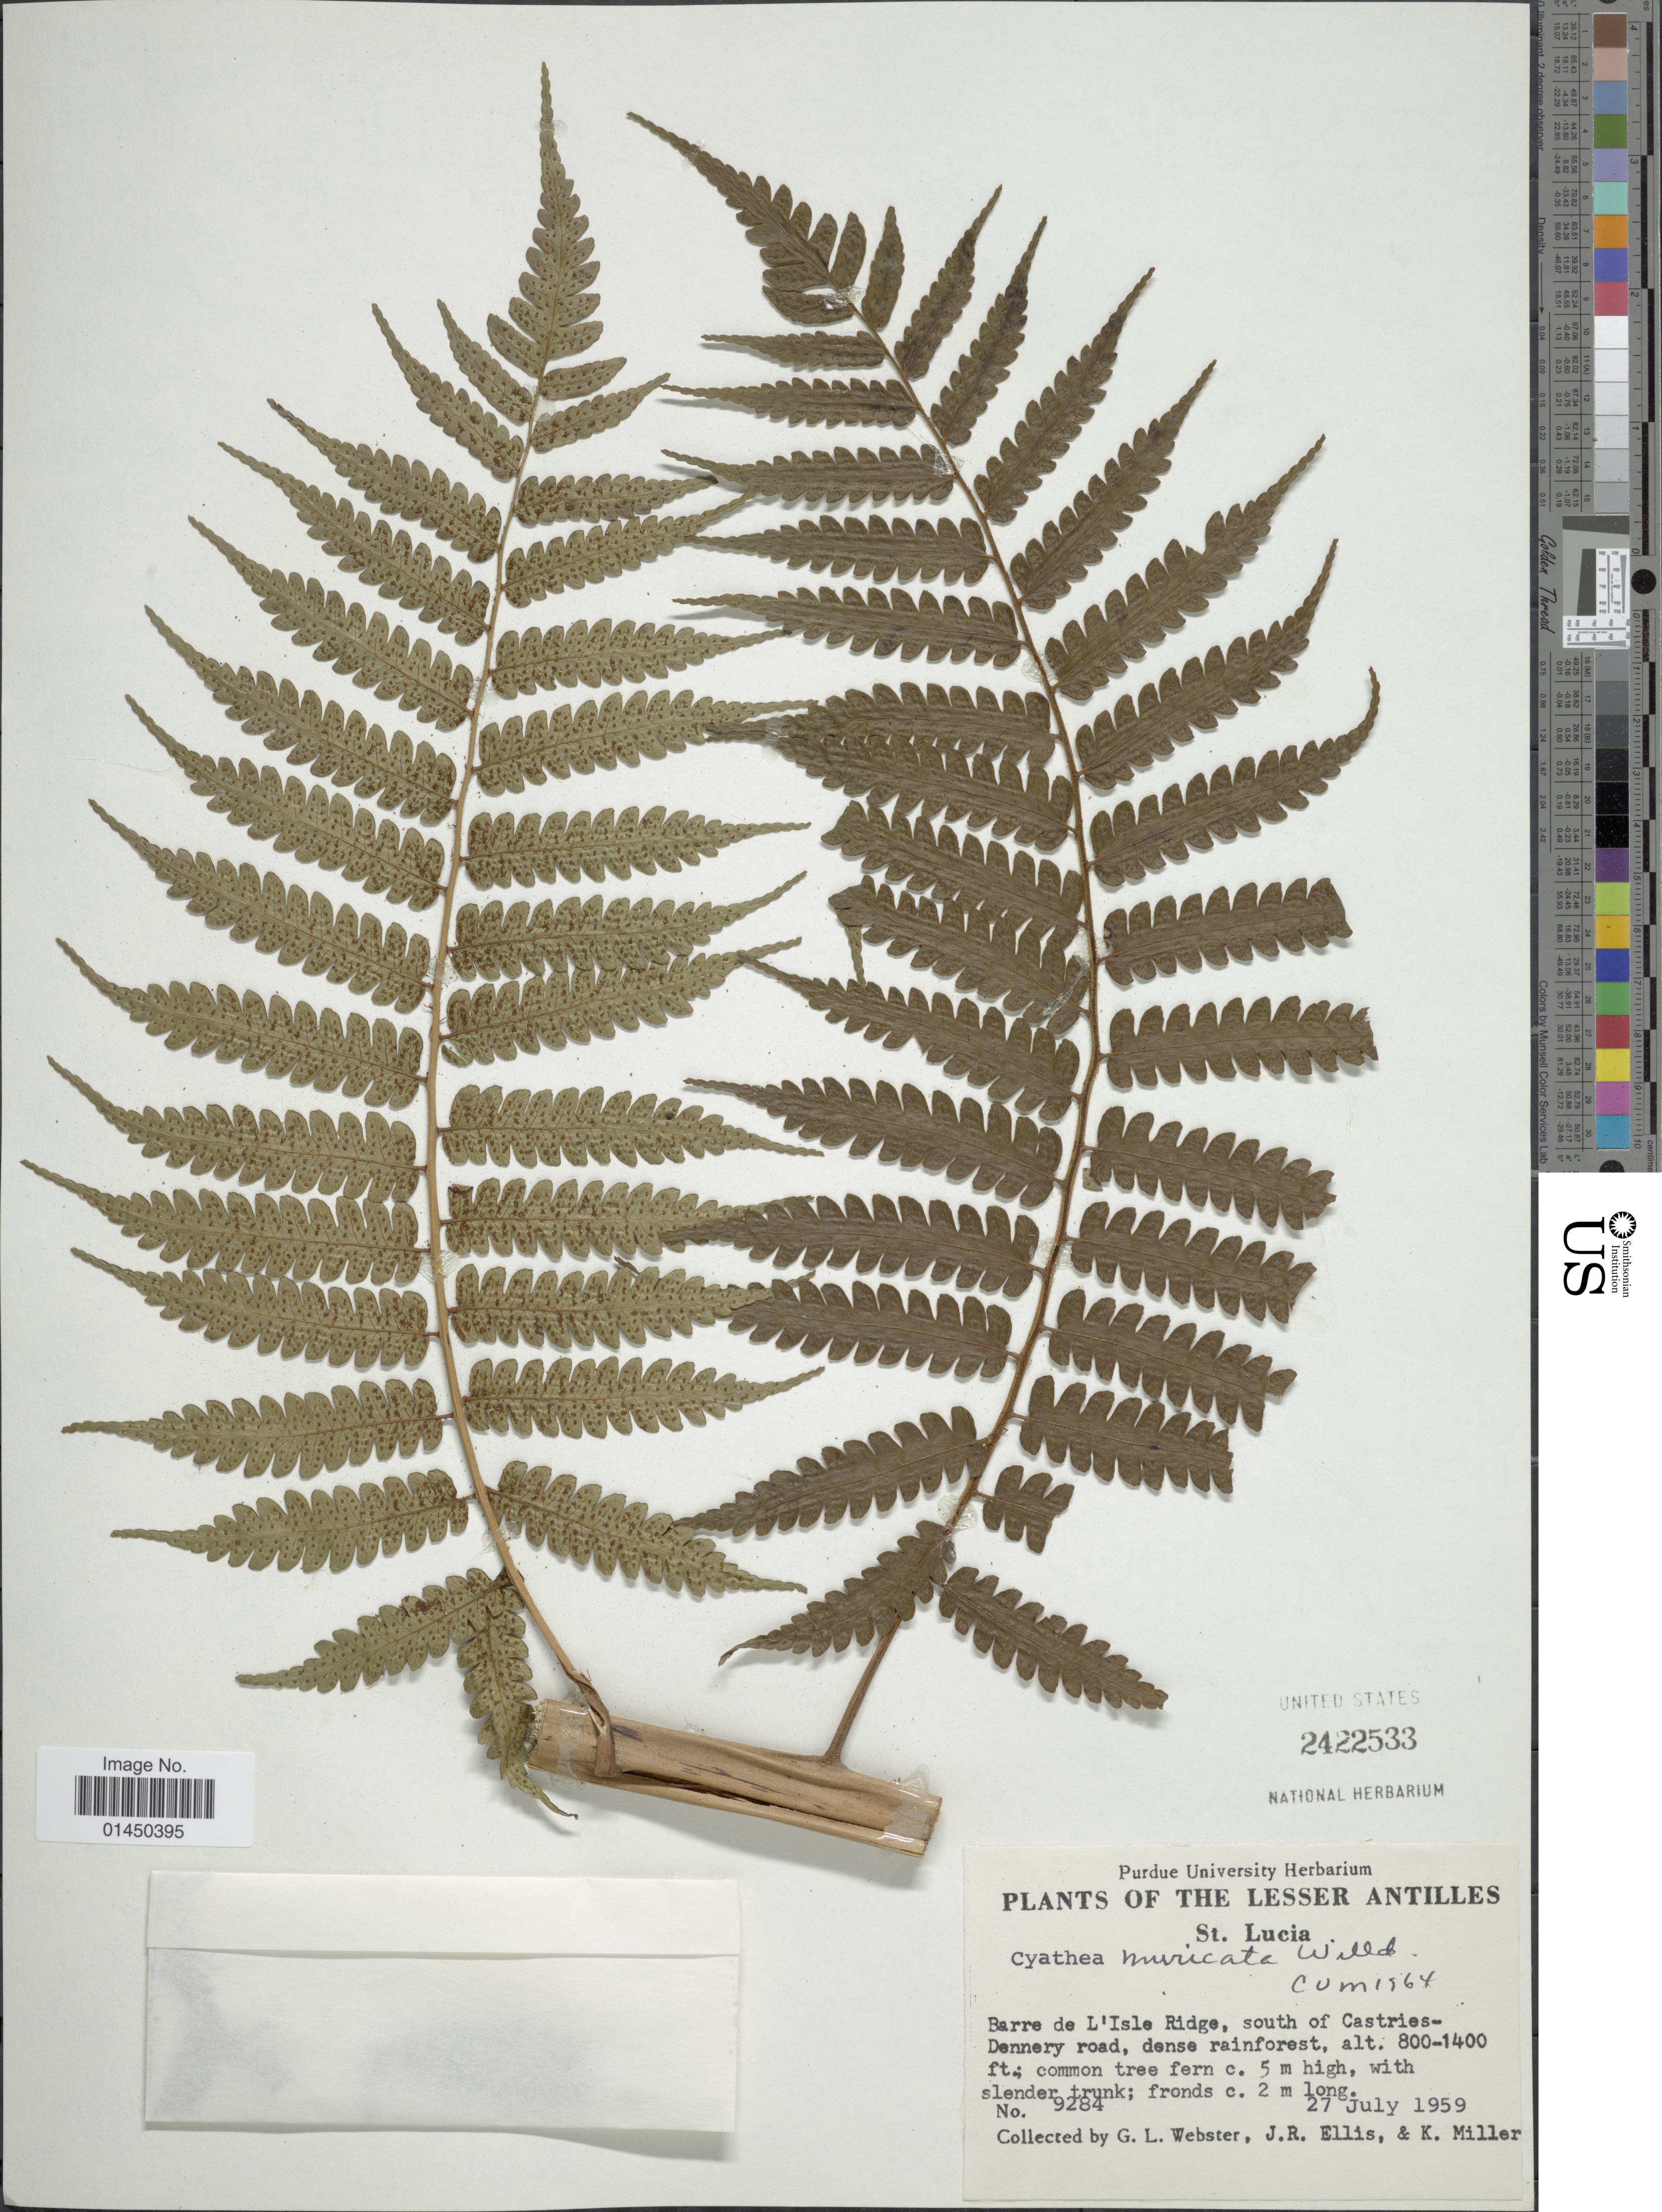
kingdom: Plantae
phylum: Tracheophyta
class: Polypodiopsida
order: Cyatheales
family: Cyatheaceae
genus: Cyathea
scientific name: Cyathea muricata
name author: (Willd.) Fée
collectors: G. L. Webster, J. R. Ellis & K. Miller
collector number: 9284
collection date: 1959-07-27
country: St. Lucia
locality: The Lesser Antilles, Barre de L'Isle Ridge, south of Castried-Dennery road, dense rainforest.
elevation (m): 244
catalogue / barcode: US 2422533